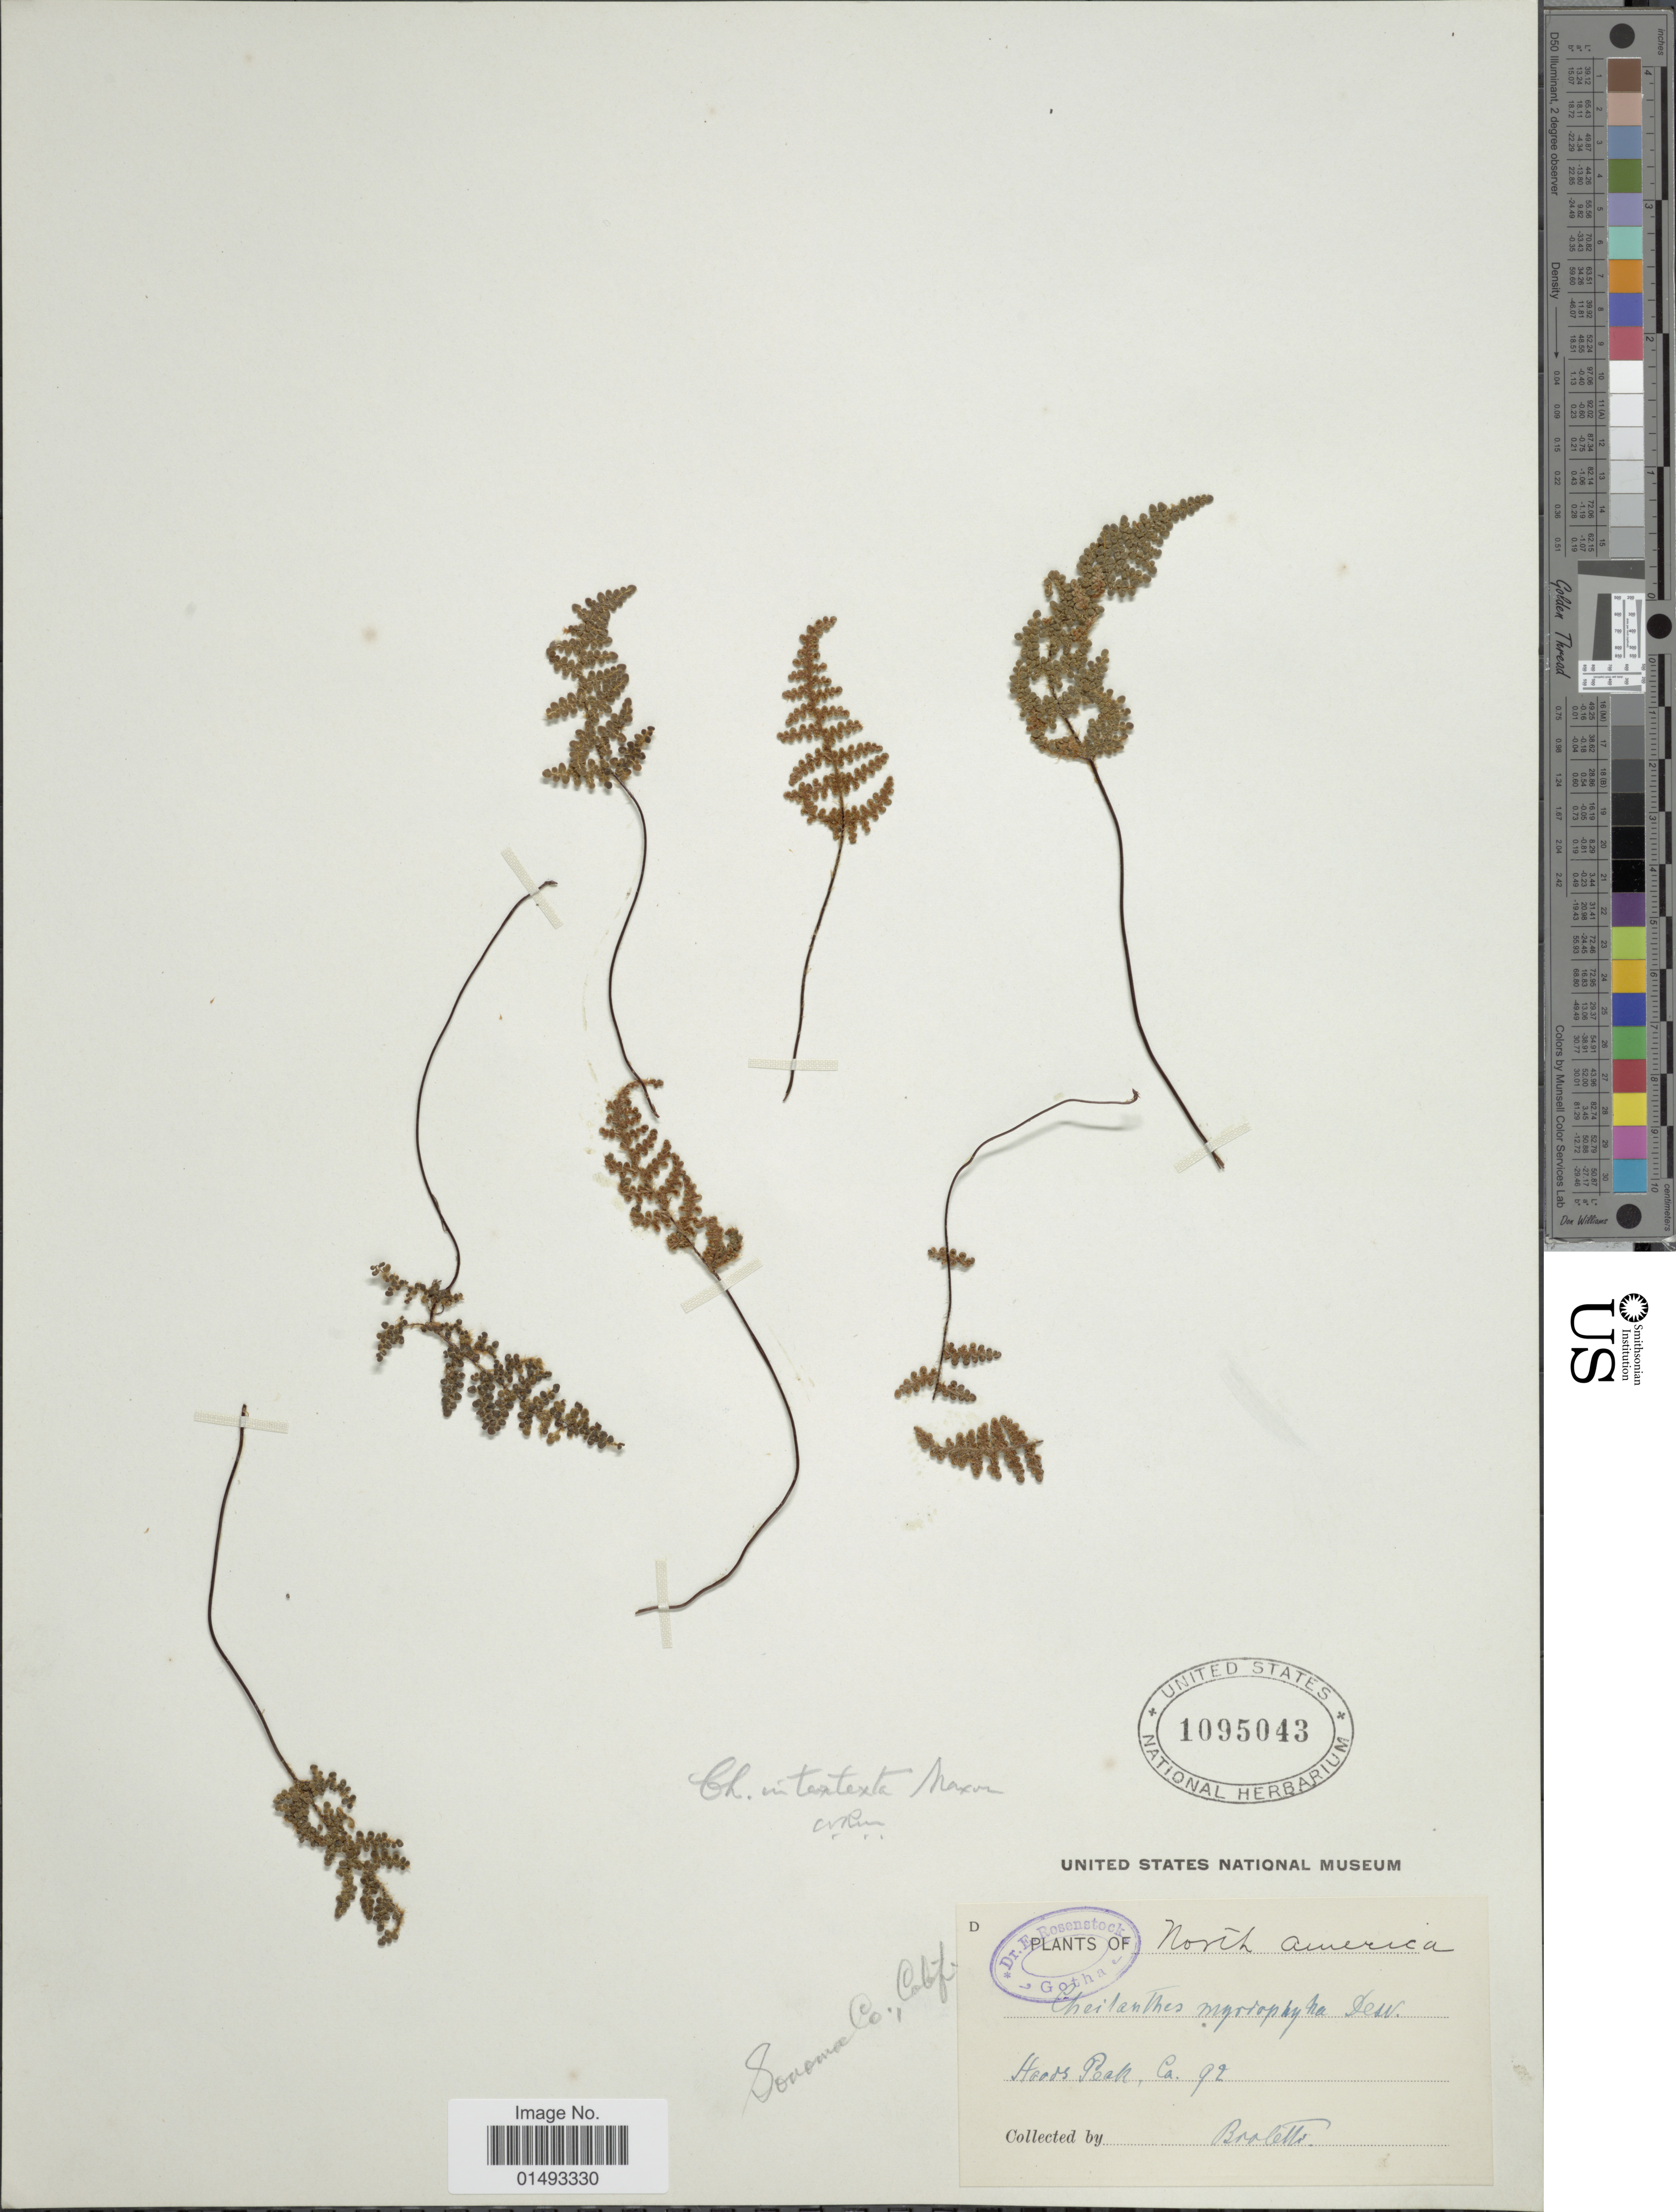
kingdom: Plantae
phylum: Tracheophyta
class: Polypodiopsida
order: Polypodiales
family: Pteridaceae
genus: Myriopteris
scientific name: Myriopteris intertexta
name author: (Maxon) Grusz & Windham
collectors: Brolette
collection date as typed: Transcribed d/m/y: //92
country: United States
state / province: California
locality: North America, Heads Peak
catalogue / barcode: US 1095043